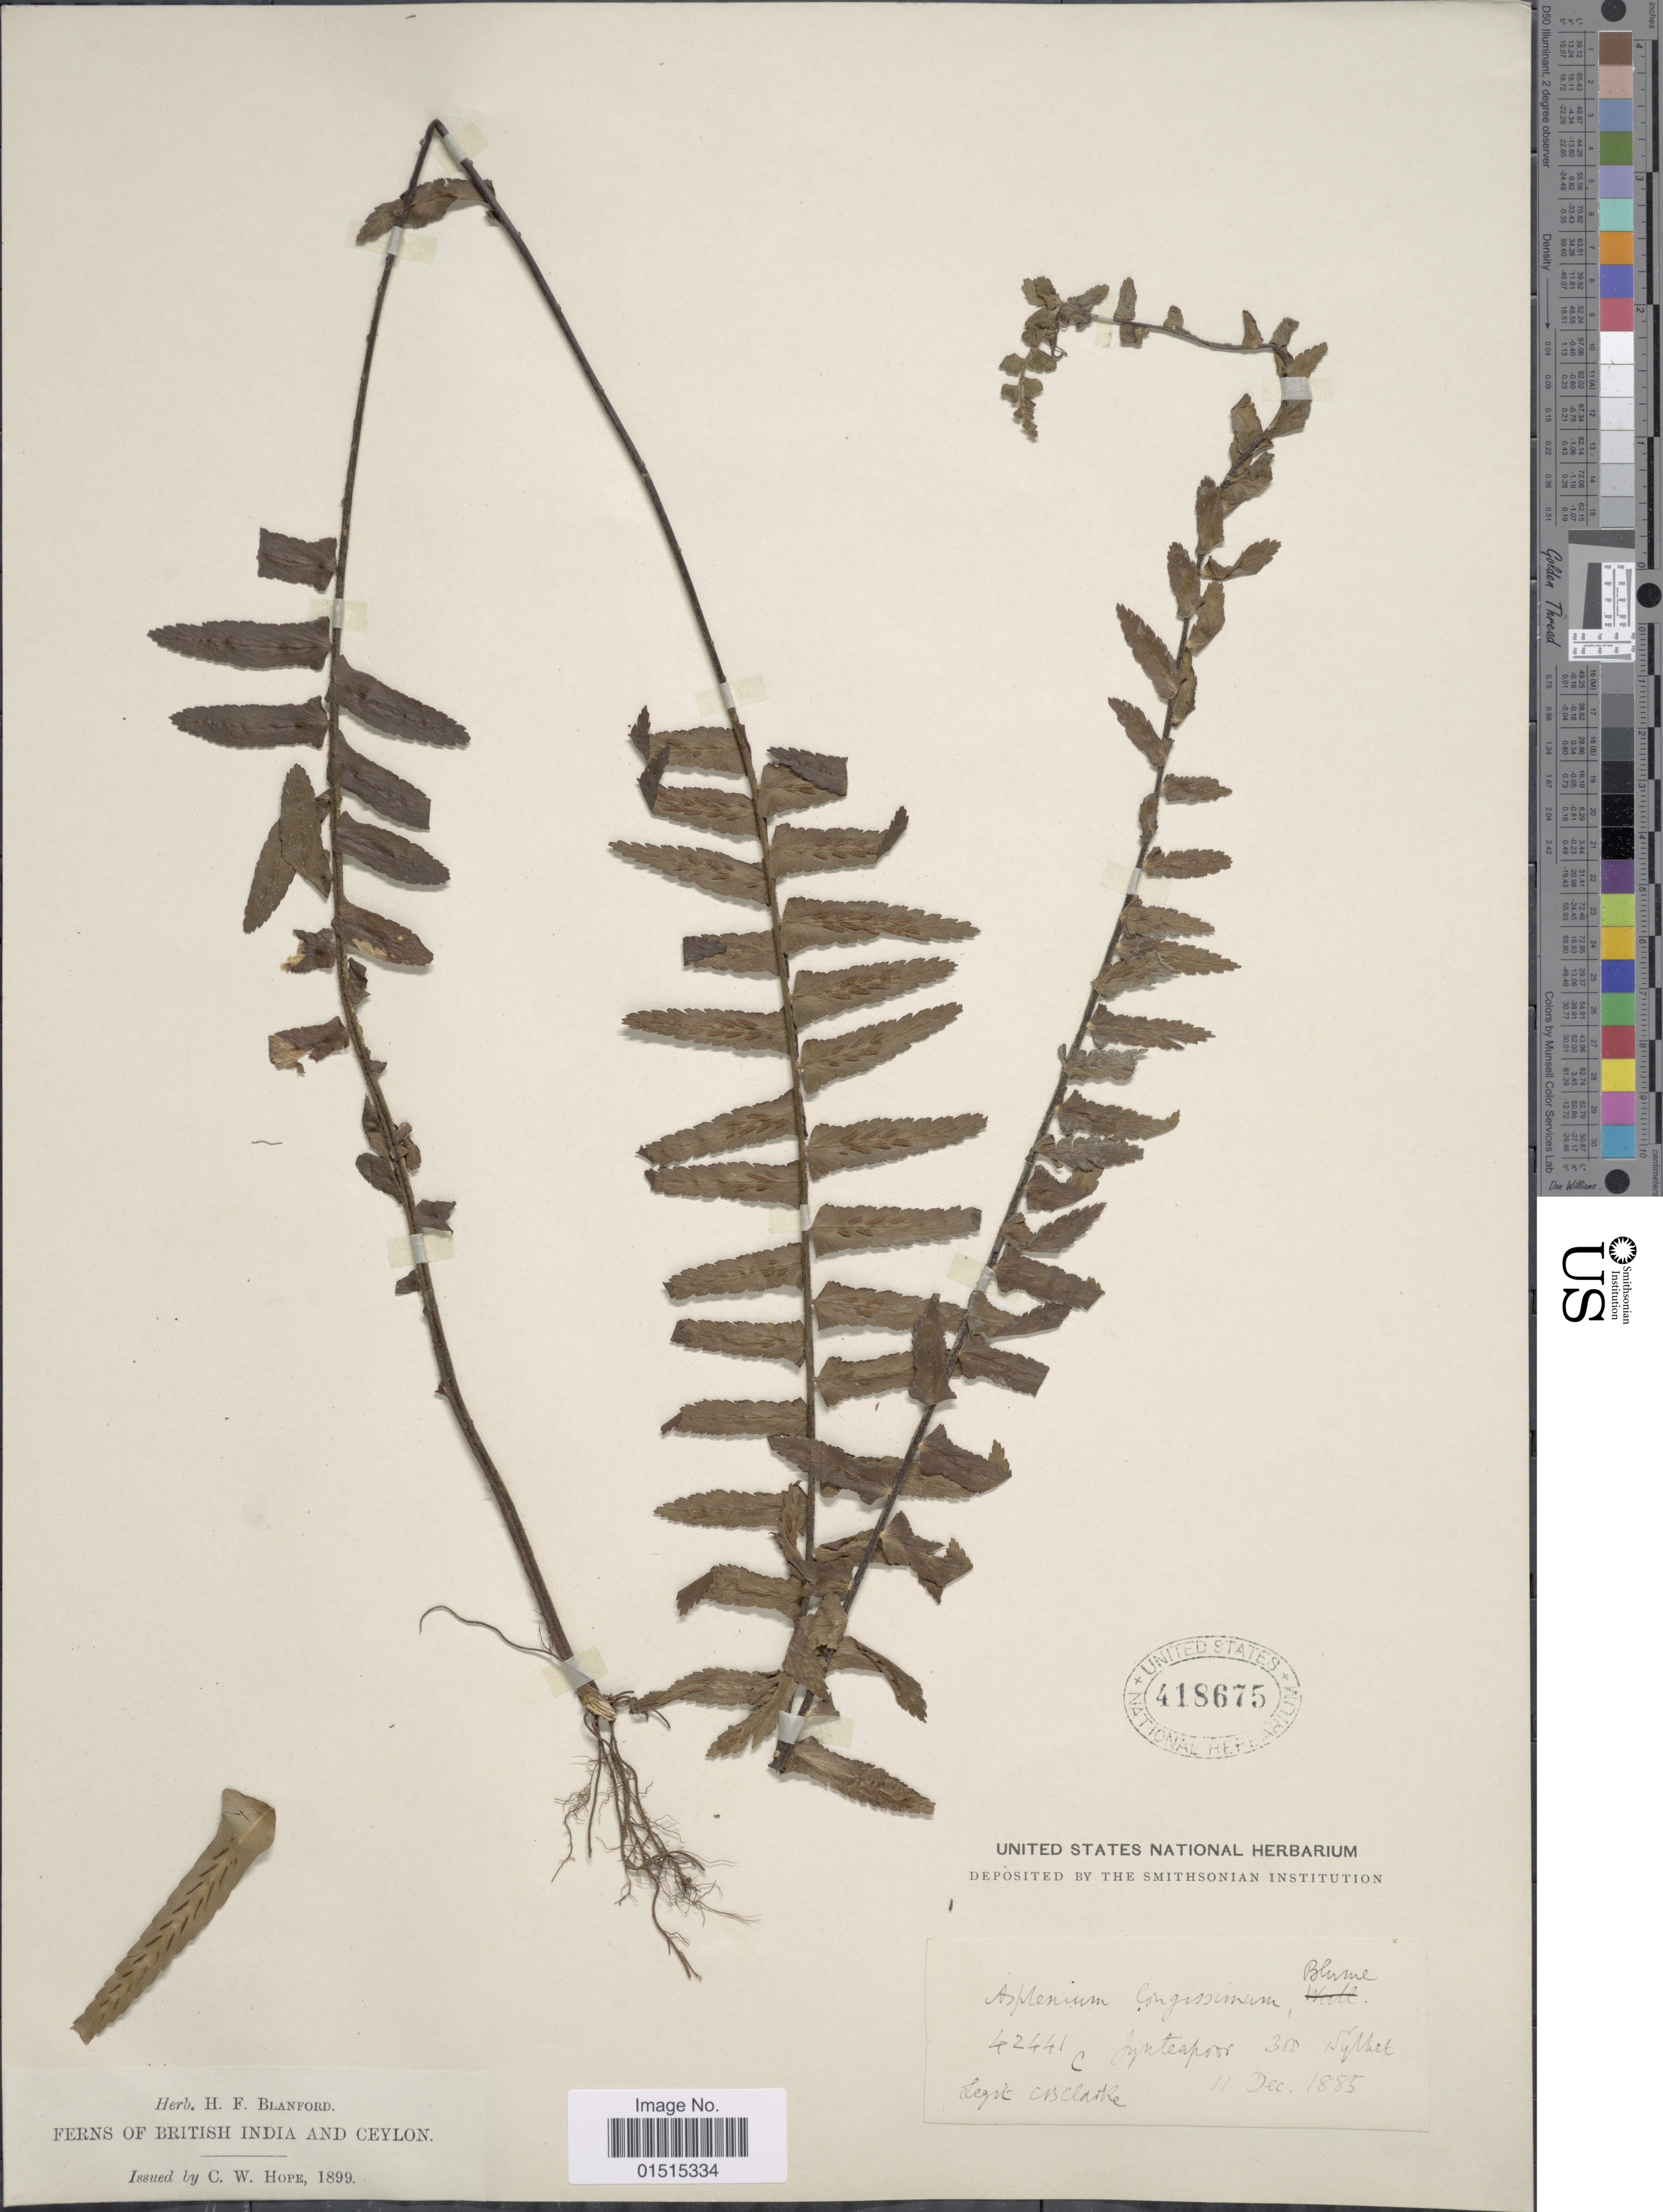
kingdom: Plantae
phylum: Tracheophyta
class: Polypodiopsida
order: Polypodiales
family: Aspleniaceae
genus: Asplenium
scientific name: Asplenium pellucidum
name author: Lam.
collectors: C. B. Clarke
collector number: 42441C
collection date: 1885-12-11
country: Bangladesh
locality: Jynteapoor, Sylhet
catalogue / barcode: US 418675